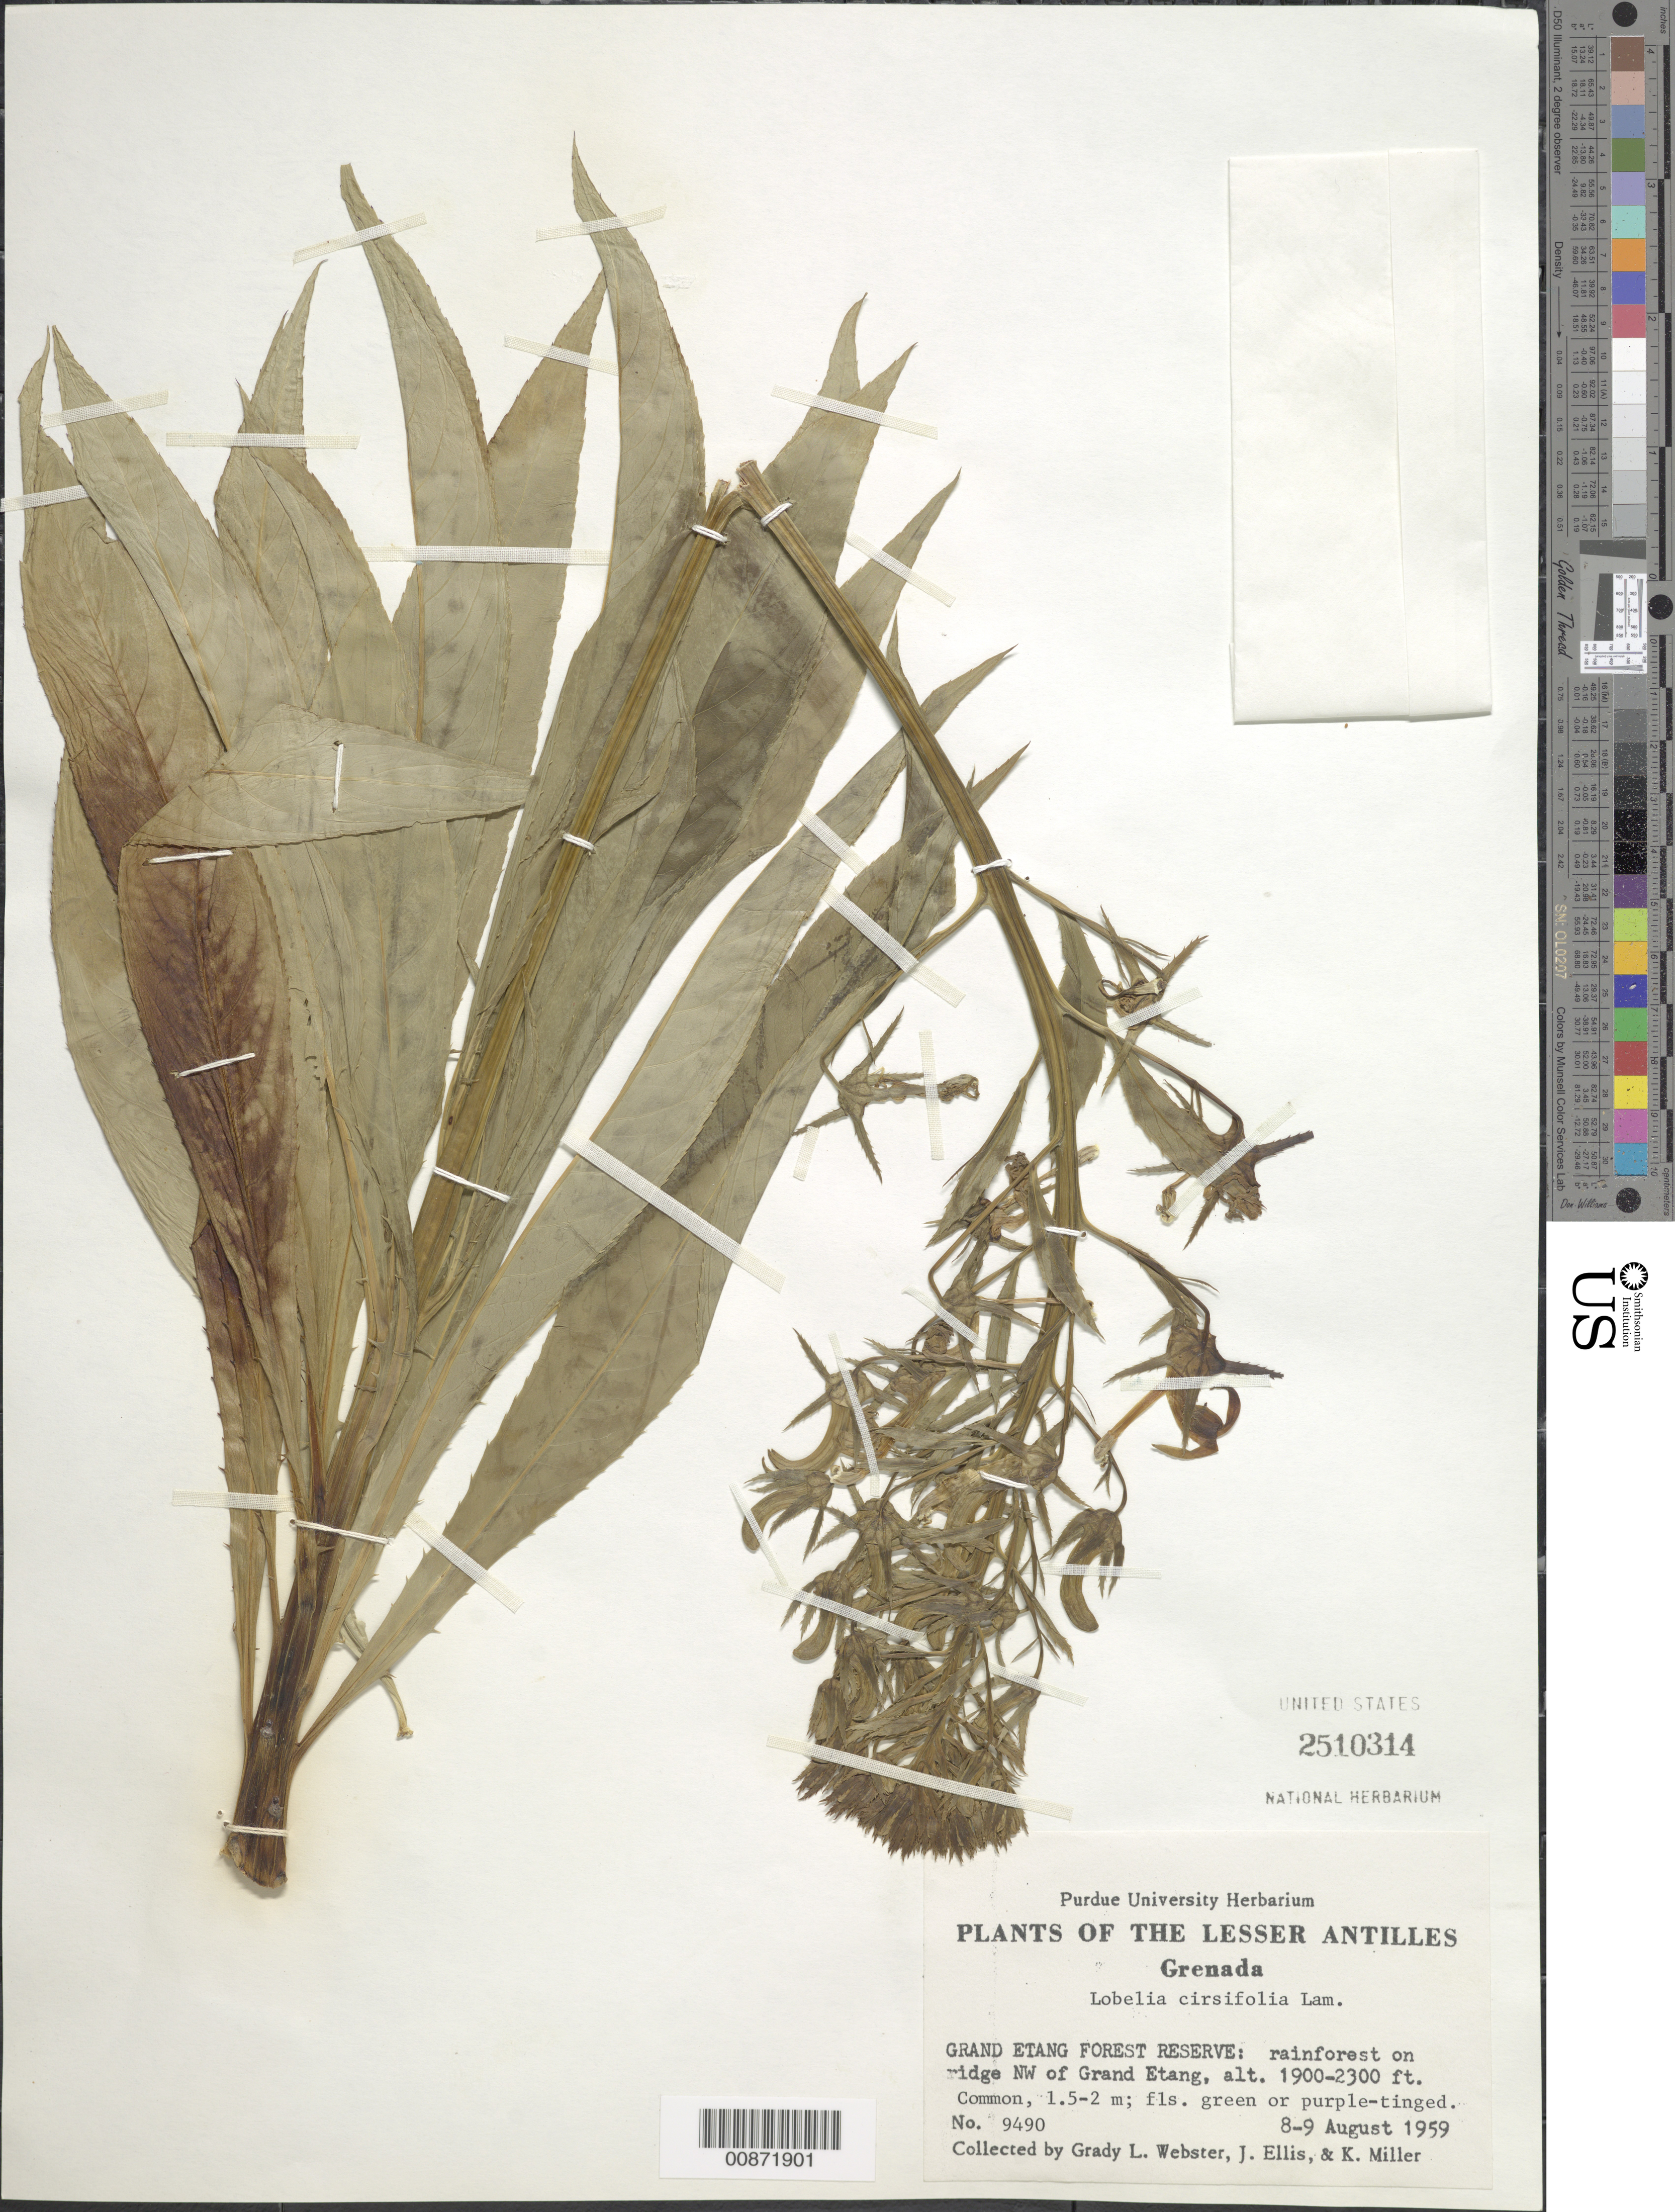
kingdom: Plantae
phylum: Tracheophyta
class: Magnoliopsida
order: Asterales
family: Campanulaceae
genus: Lobelia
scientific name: Lobelia cirsiifolia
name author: Lam.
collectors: G. L. Webster, J. R. Ellis & K. Miller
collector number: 9490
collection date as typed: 08 Aug 1959 to 09 Aug 1959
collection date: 1959-08-08/1959-08-09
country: Grenada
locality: Grand Etang Forest Reserve. Ridge NW of Grand Etang.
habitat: Rainforest on ridge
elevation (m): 579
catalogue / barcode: US 2510314